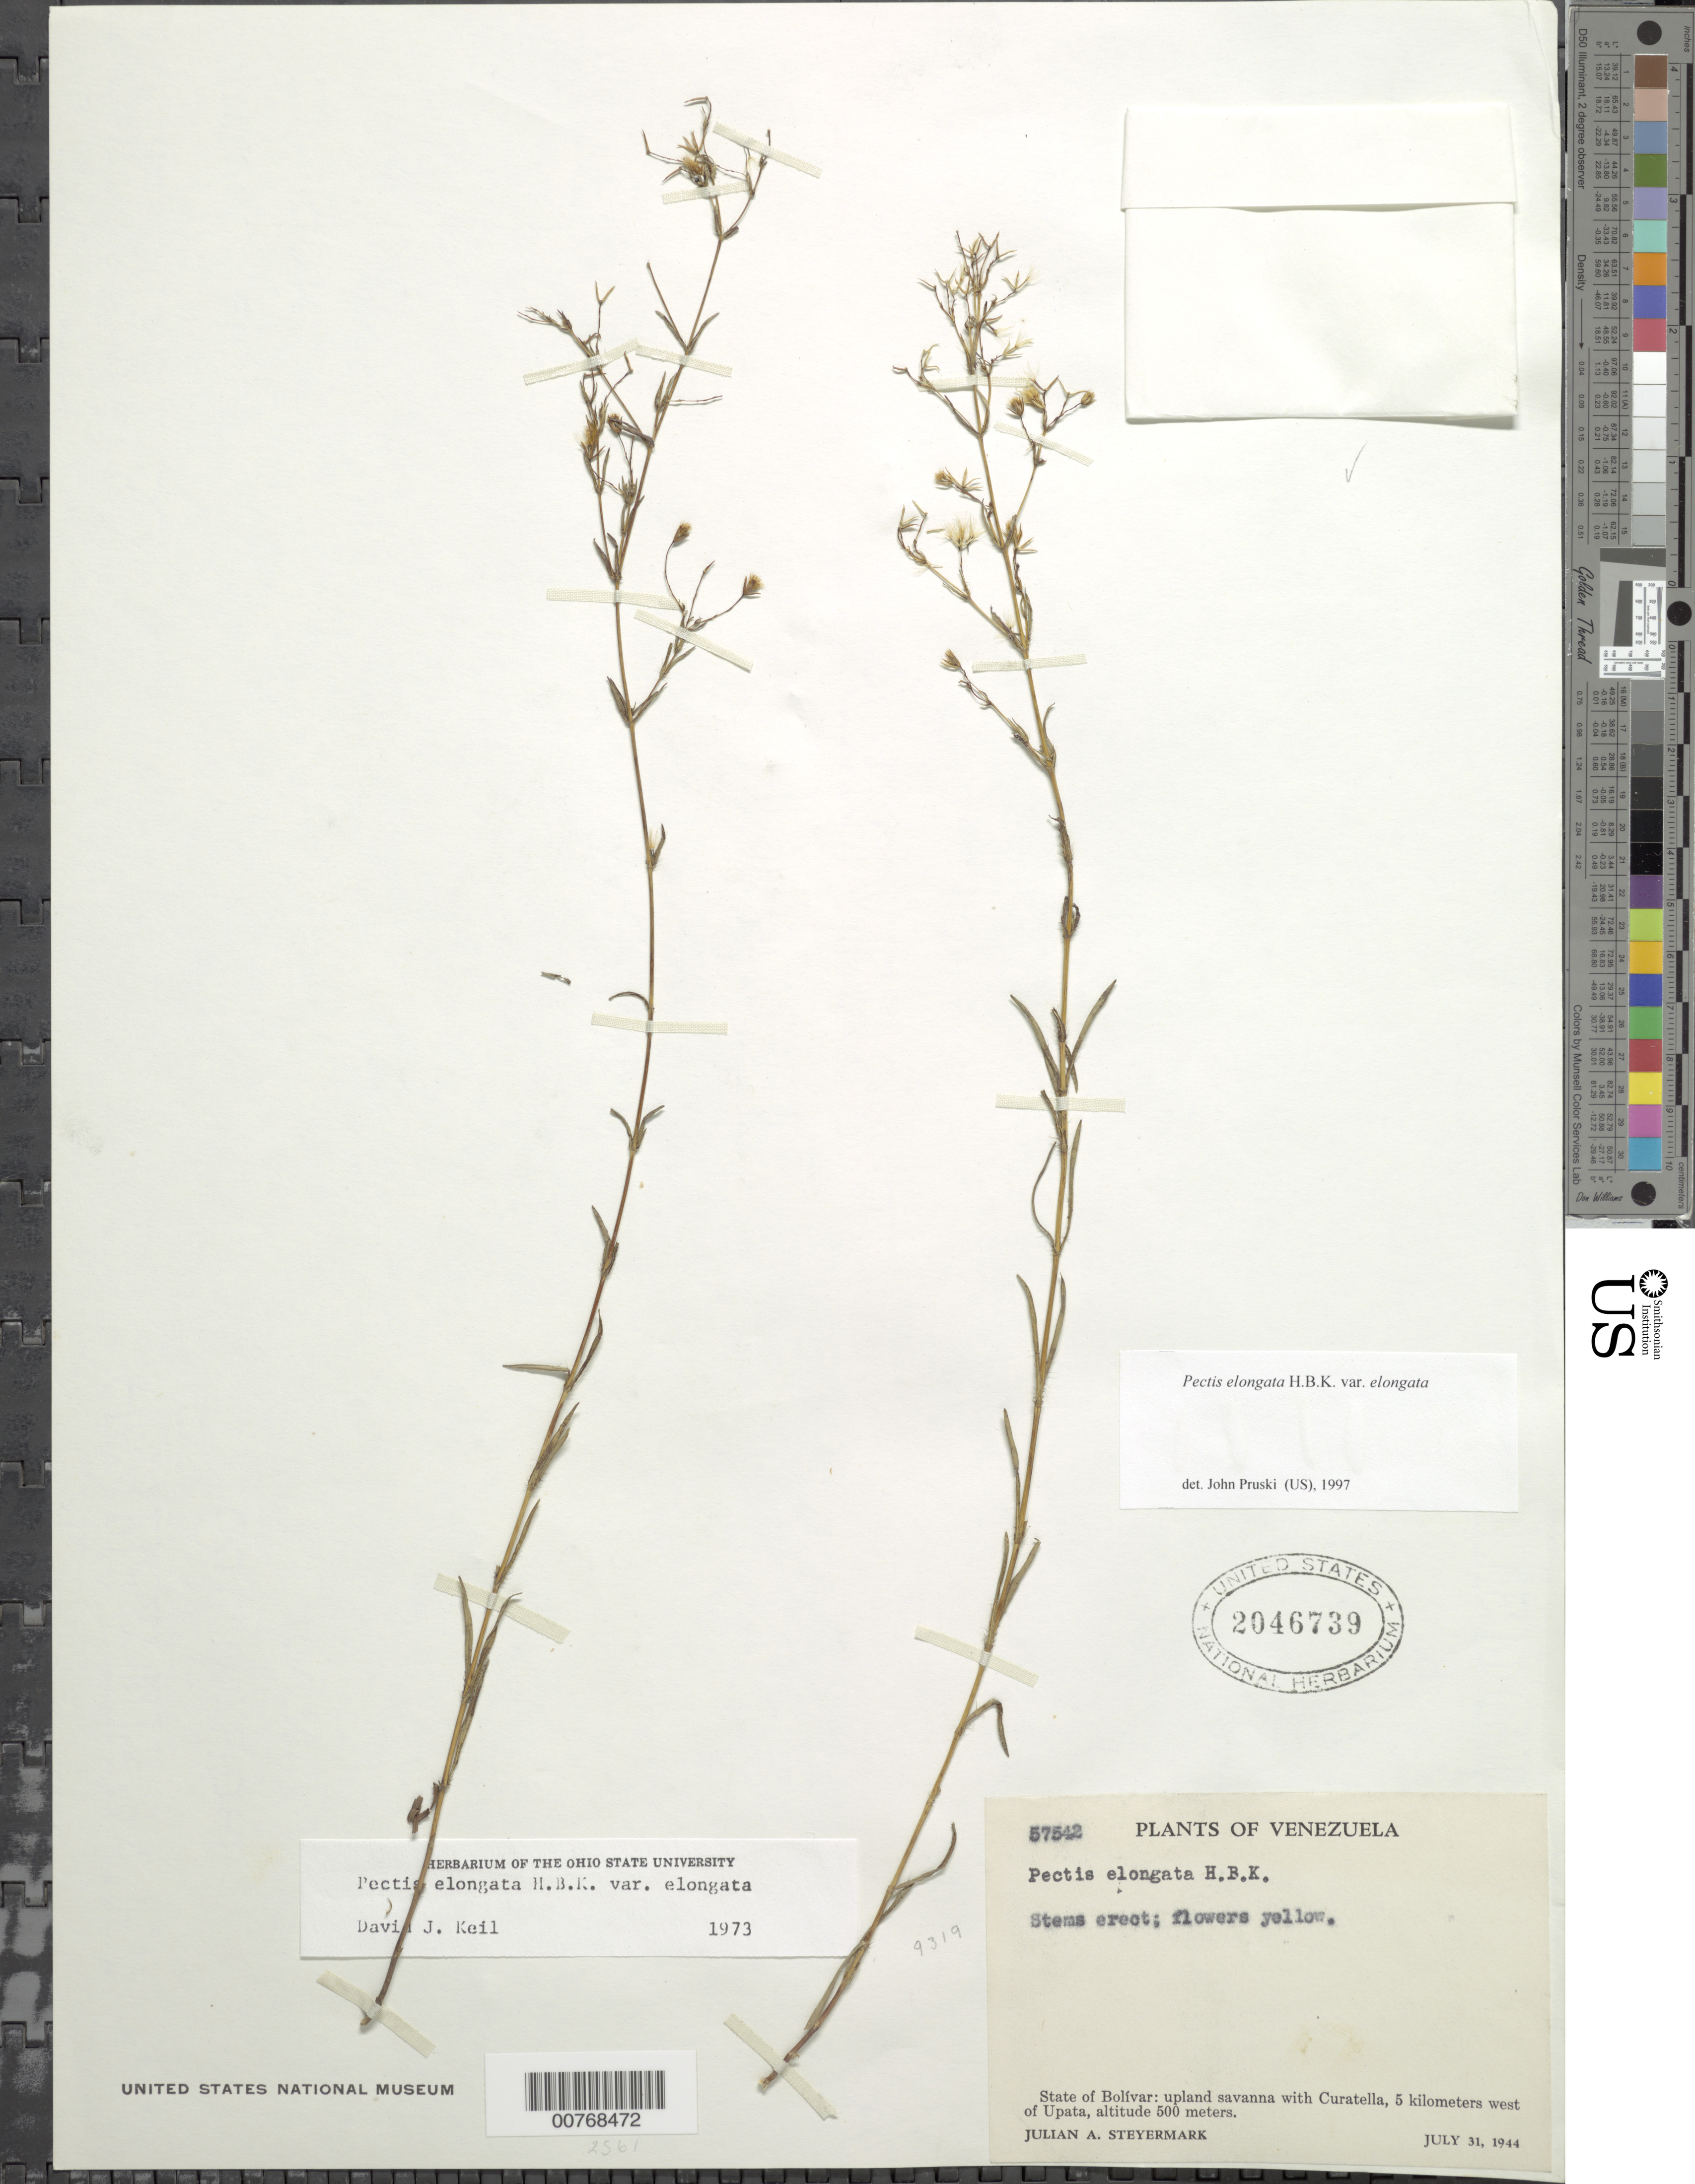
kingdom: Plantae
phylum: Tracheophyta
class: Magnoliopsida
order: Asterales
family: Asteraceae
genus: Pectis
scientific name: Pectis elongata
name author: Kunth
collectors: J. Steyermark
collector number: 57542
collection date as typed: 31-Jul-44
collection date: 1944-07-31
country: Venezuela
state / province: Bolívar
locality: Upata, 5 km W of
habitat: Upland savanna with Curatella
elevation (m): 500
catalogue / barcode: US 2046739